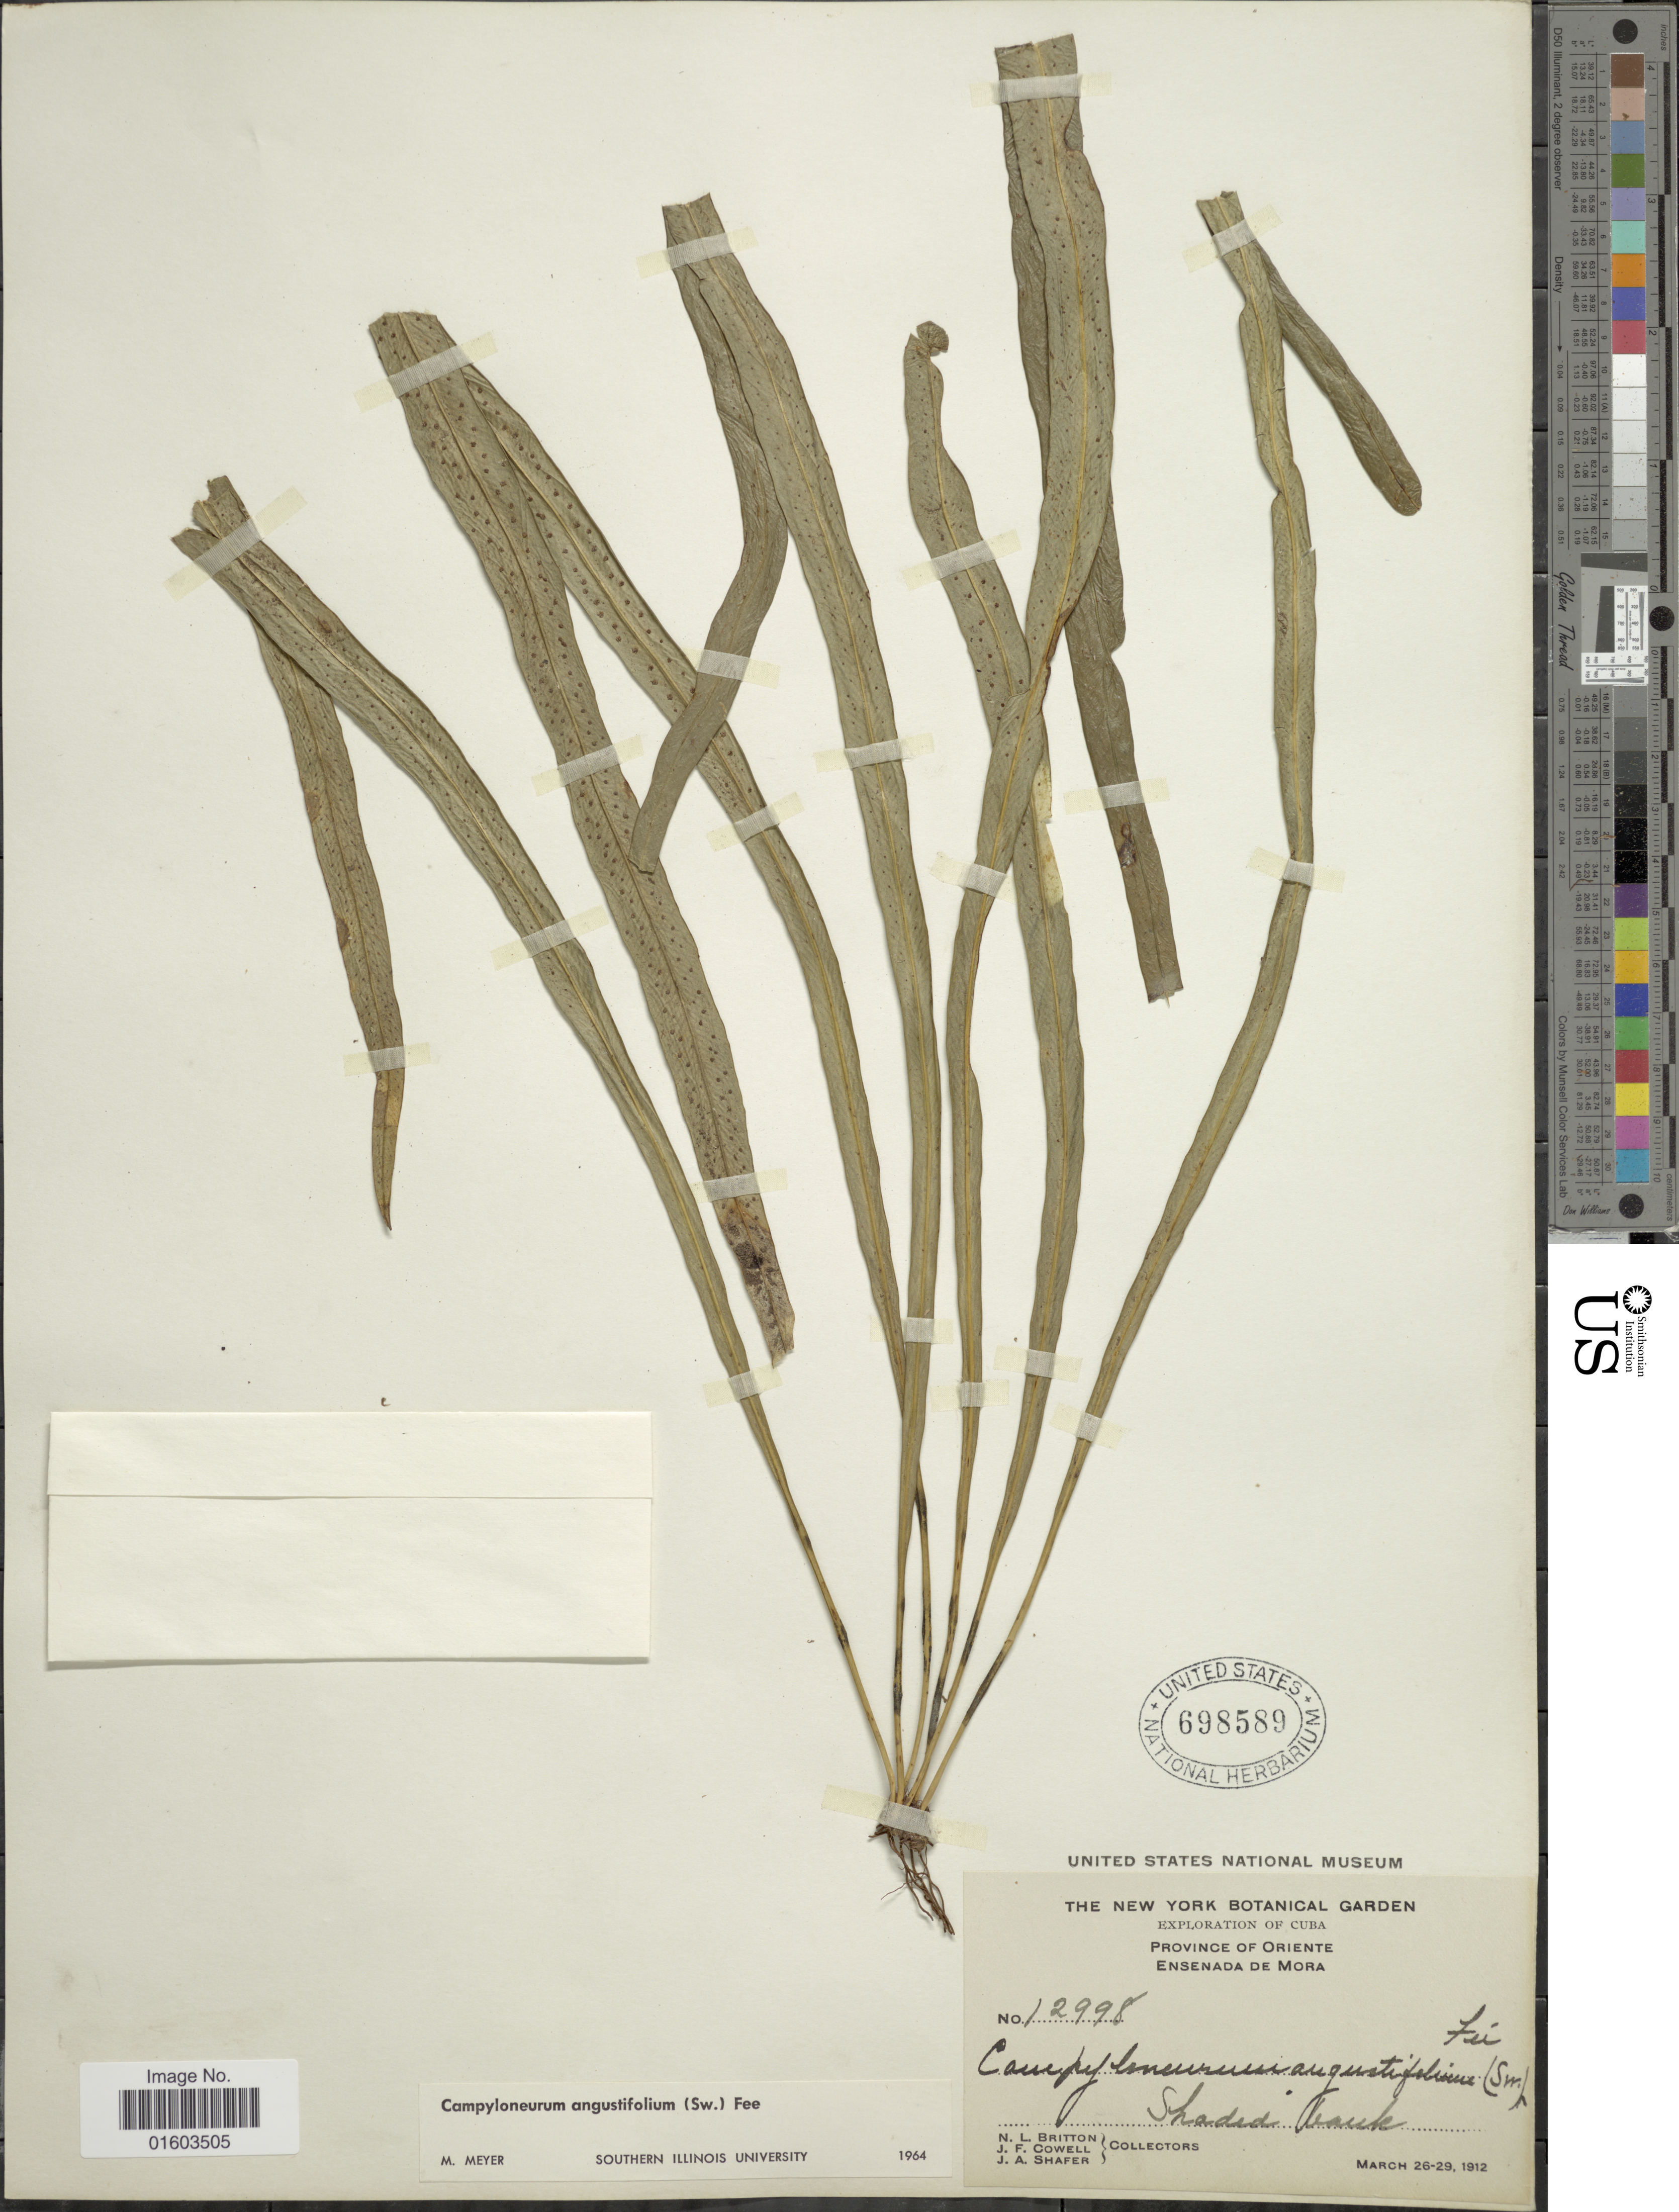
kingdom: Plantae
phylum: Tracheophyta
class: Polypodiopsida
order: Polypodiales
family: Polypodiaceae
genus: Campyloneurum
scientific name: Campyloneurum angustifolium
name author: (Sw.) Fée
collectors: N. Britton, J. F. Cowell & J. A. Shafer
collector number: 12998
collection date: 1912-03-26/1912-03-29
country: Cuba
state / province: Oriente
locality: Province of Oriente, Ensenada de Mora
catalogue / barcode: US 698589